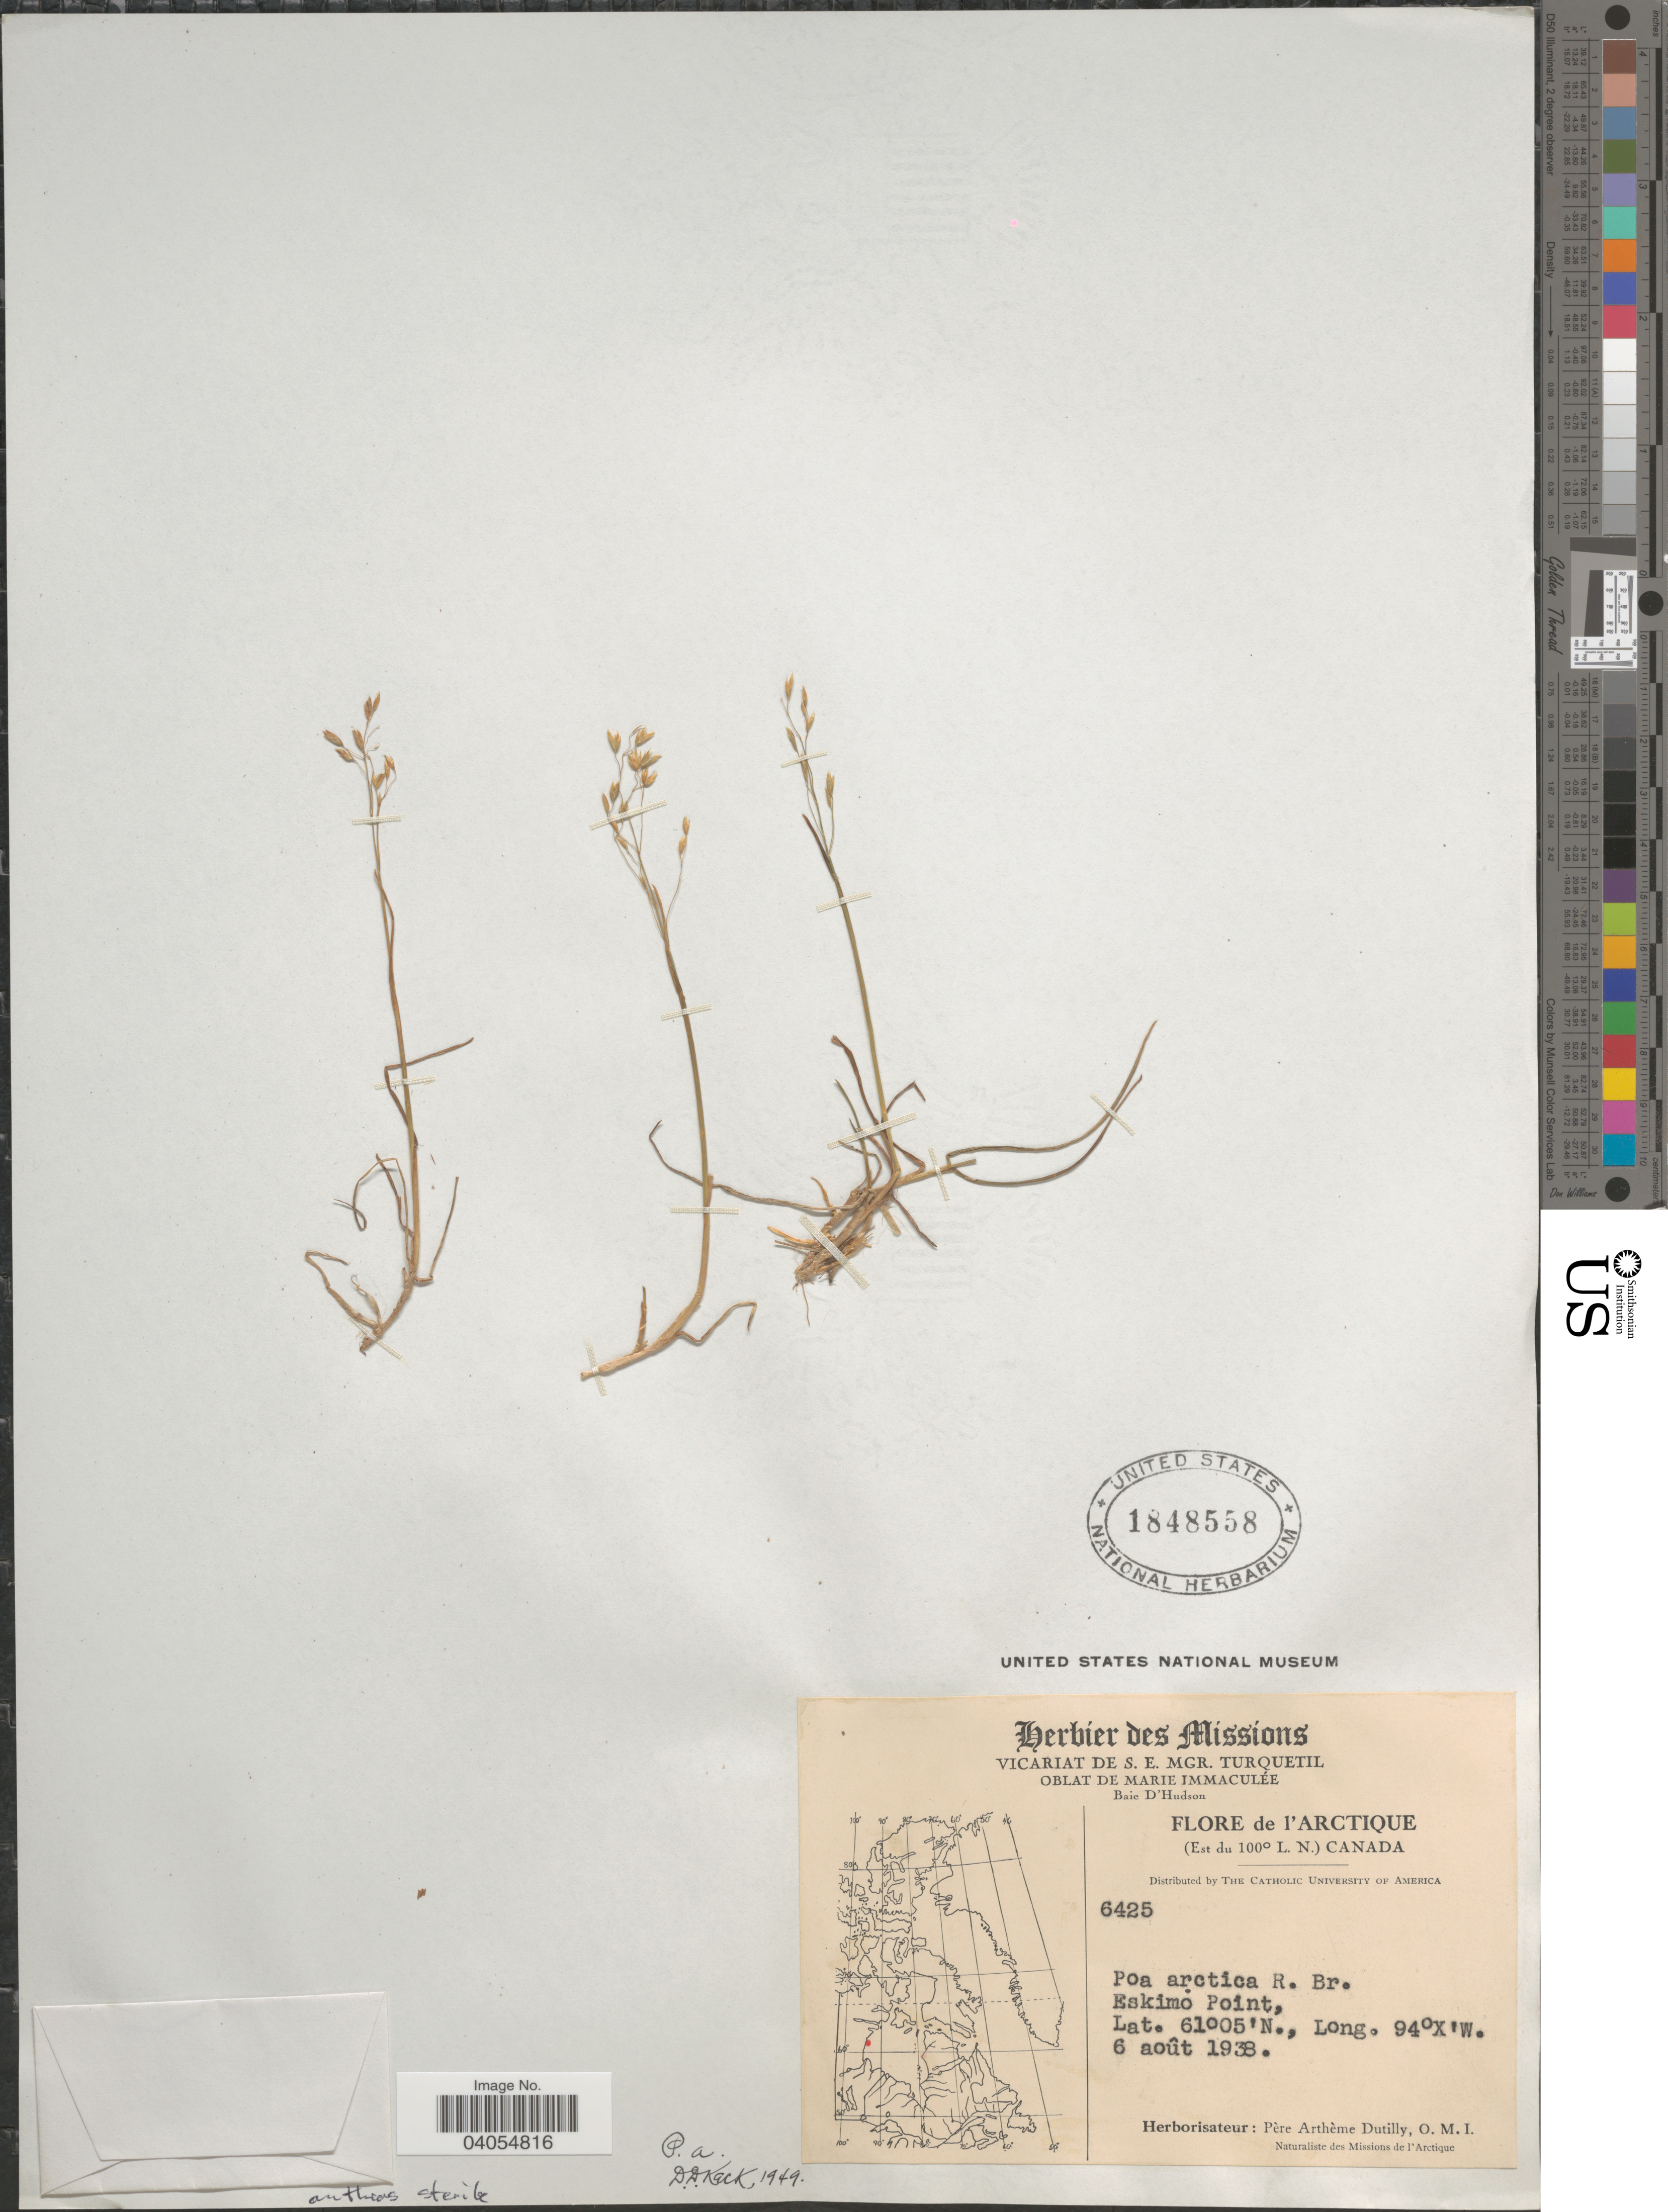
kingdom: Plantae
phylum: Tracheophyta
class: Liliopsida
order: Poales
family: Poaceae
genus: Poa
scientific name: Poa arctica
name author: R. Br.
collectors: P. Dutilly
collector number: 6425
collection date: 1938-08-06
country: Canada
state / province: Nunavut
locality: Arctique (Est du 100° L. N.) Eskimo Point.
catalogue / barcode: US 1848558